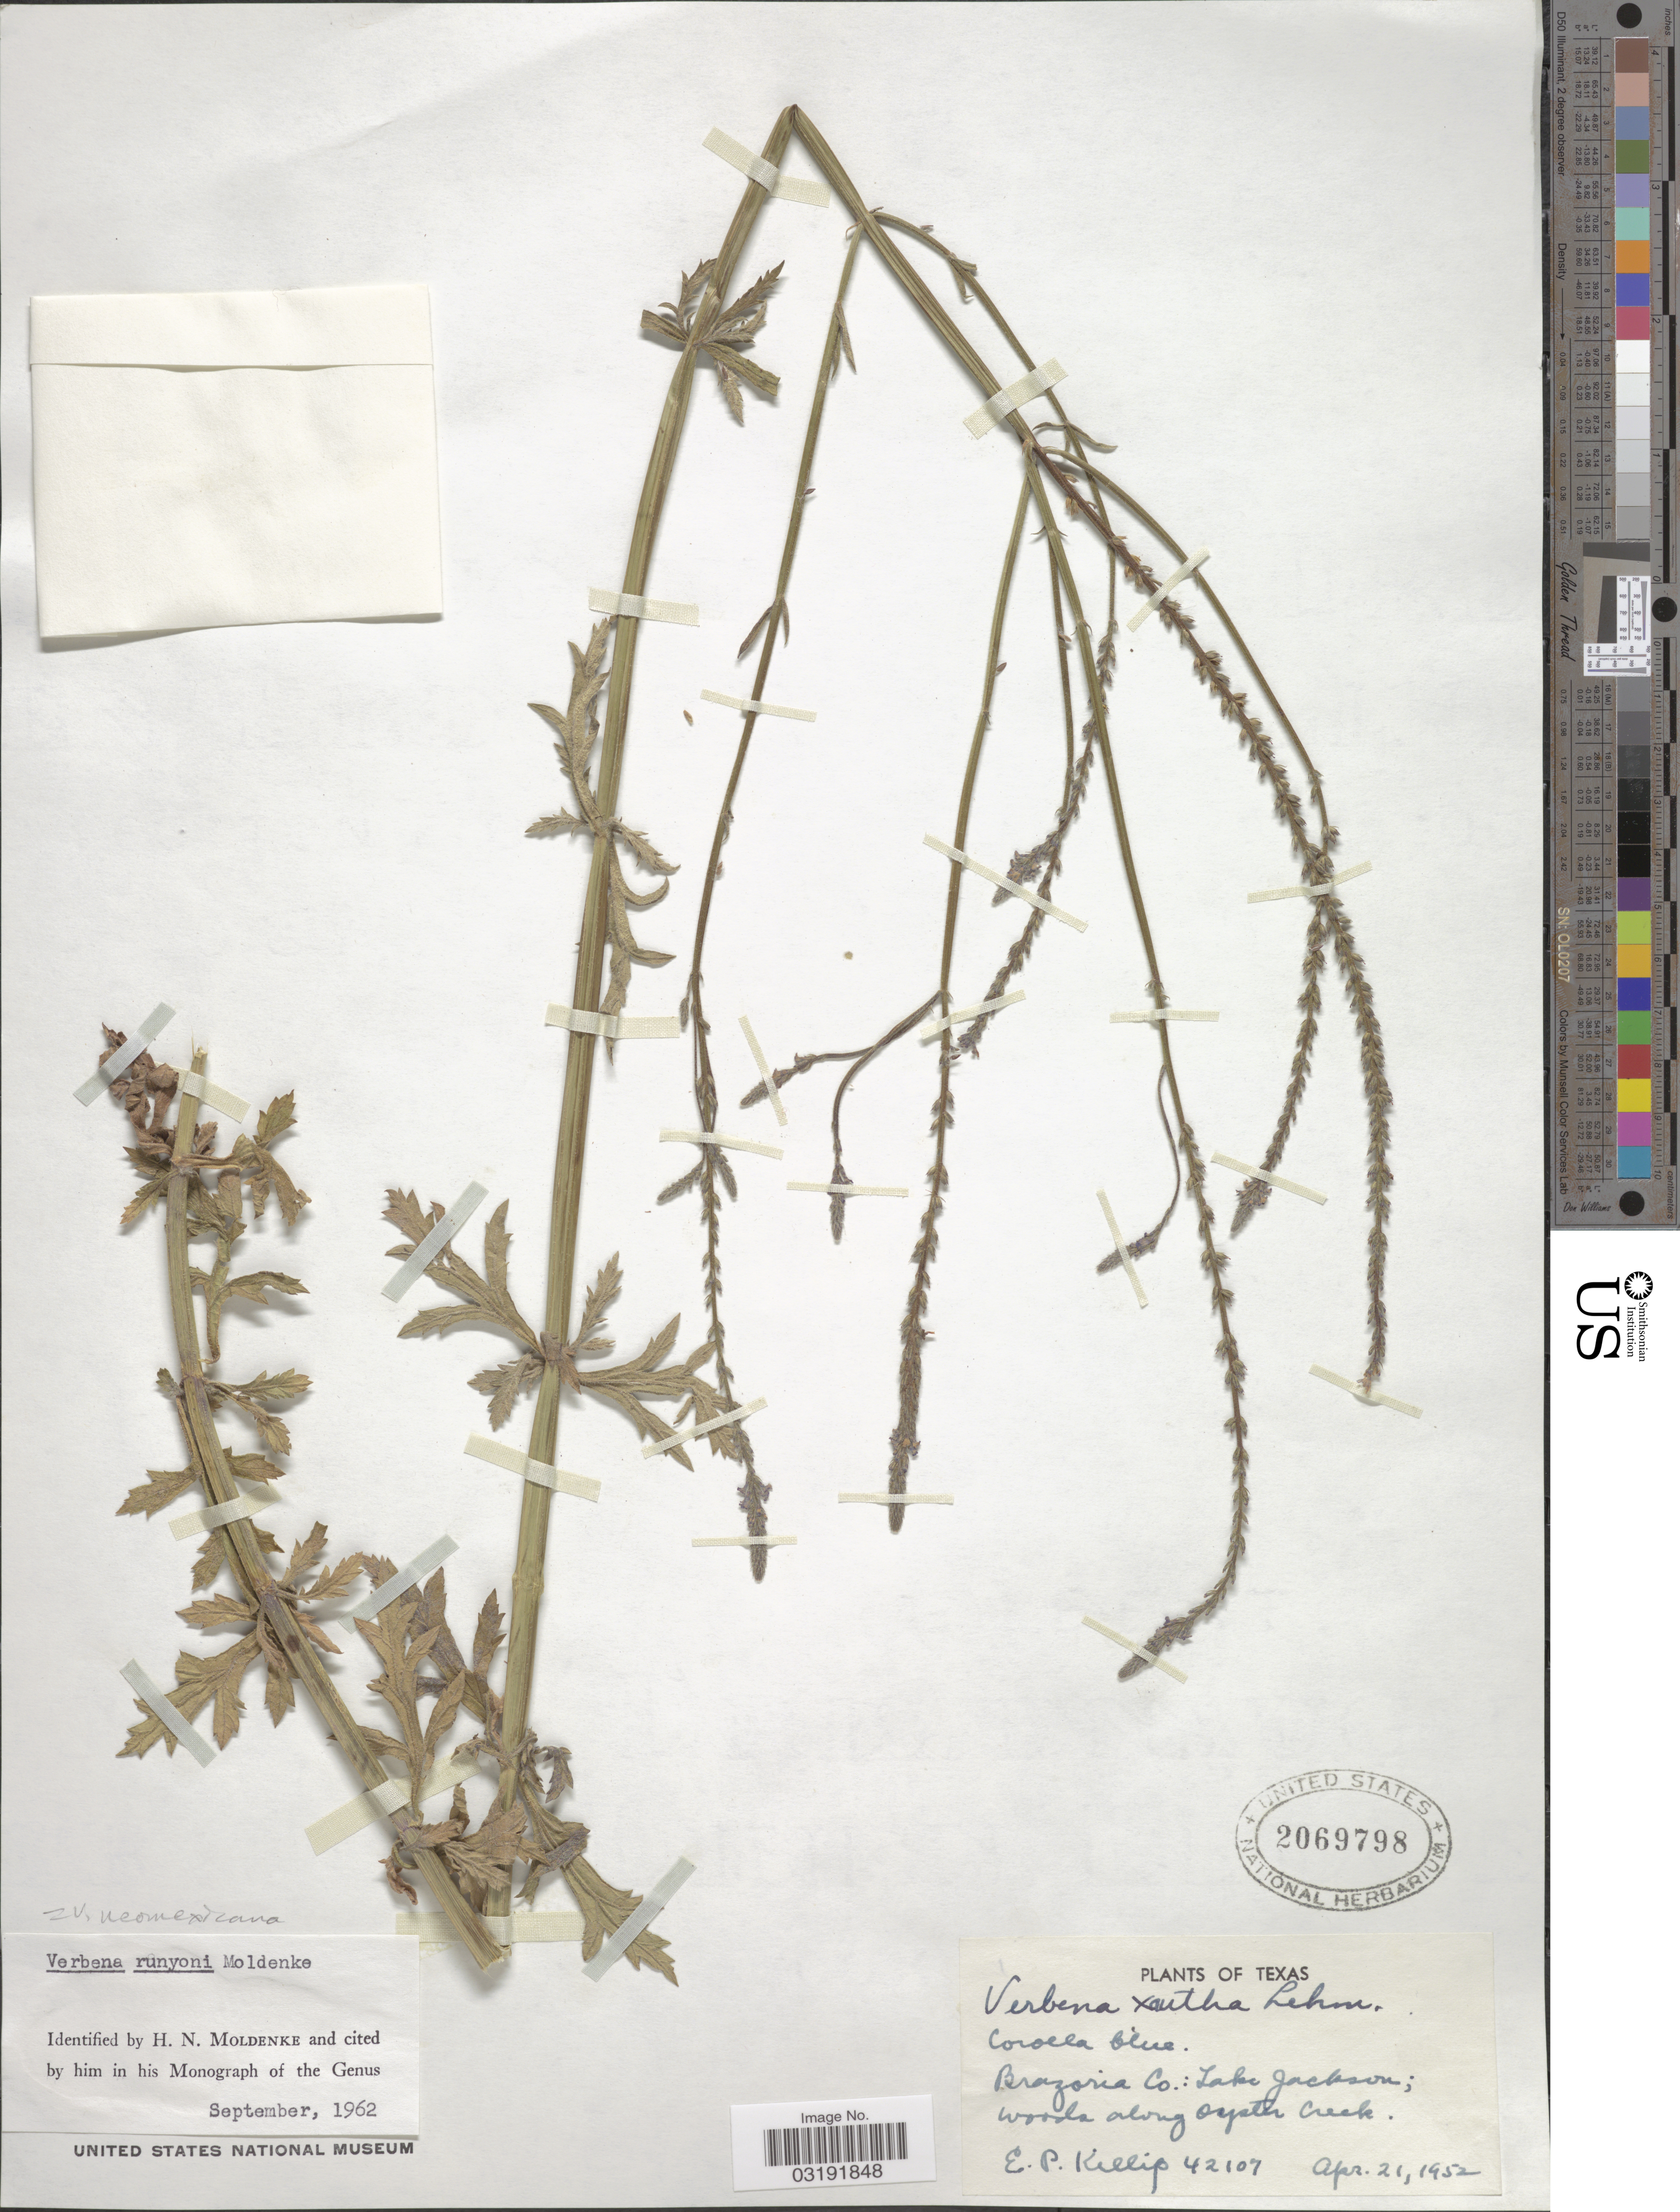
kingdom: Plantae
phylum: Tracheophyta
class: Magnoliopsida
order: Lamiales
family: Verbenaceae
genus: Verbena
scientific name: Verbena neomexicana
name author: (A. Gray) Small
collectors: E. P. Killip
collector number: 42107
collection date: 1952-04-21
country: United States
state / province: Texas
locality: Brazoria Co.: Lake Jackson; woods along Oyster Creek.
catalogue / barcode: US 2069798